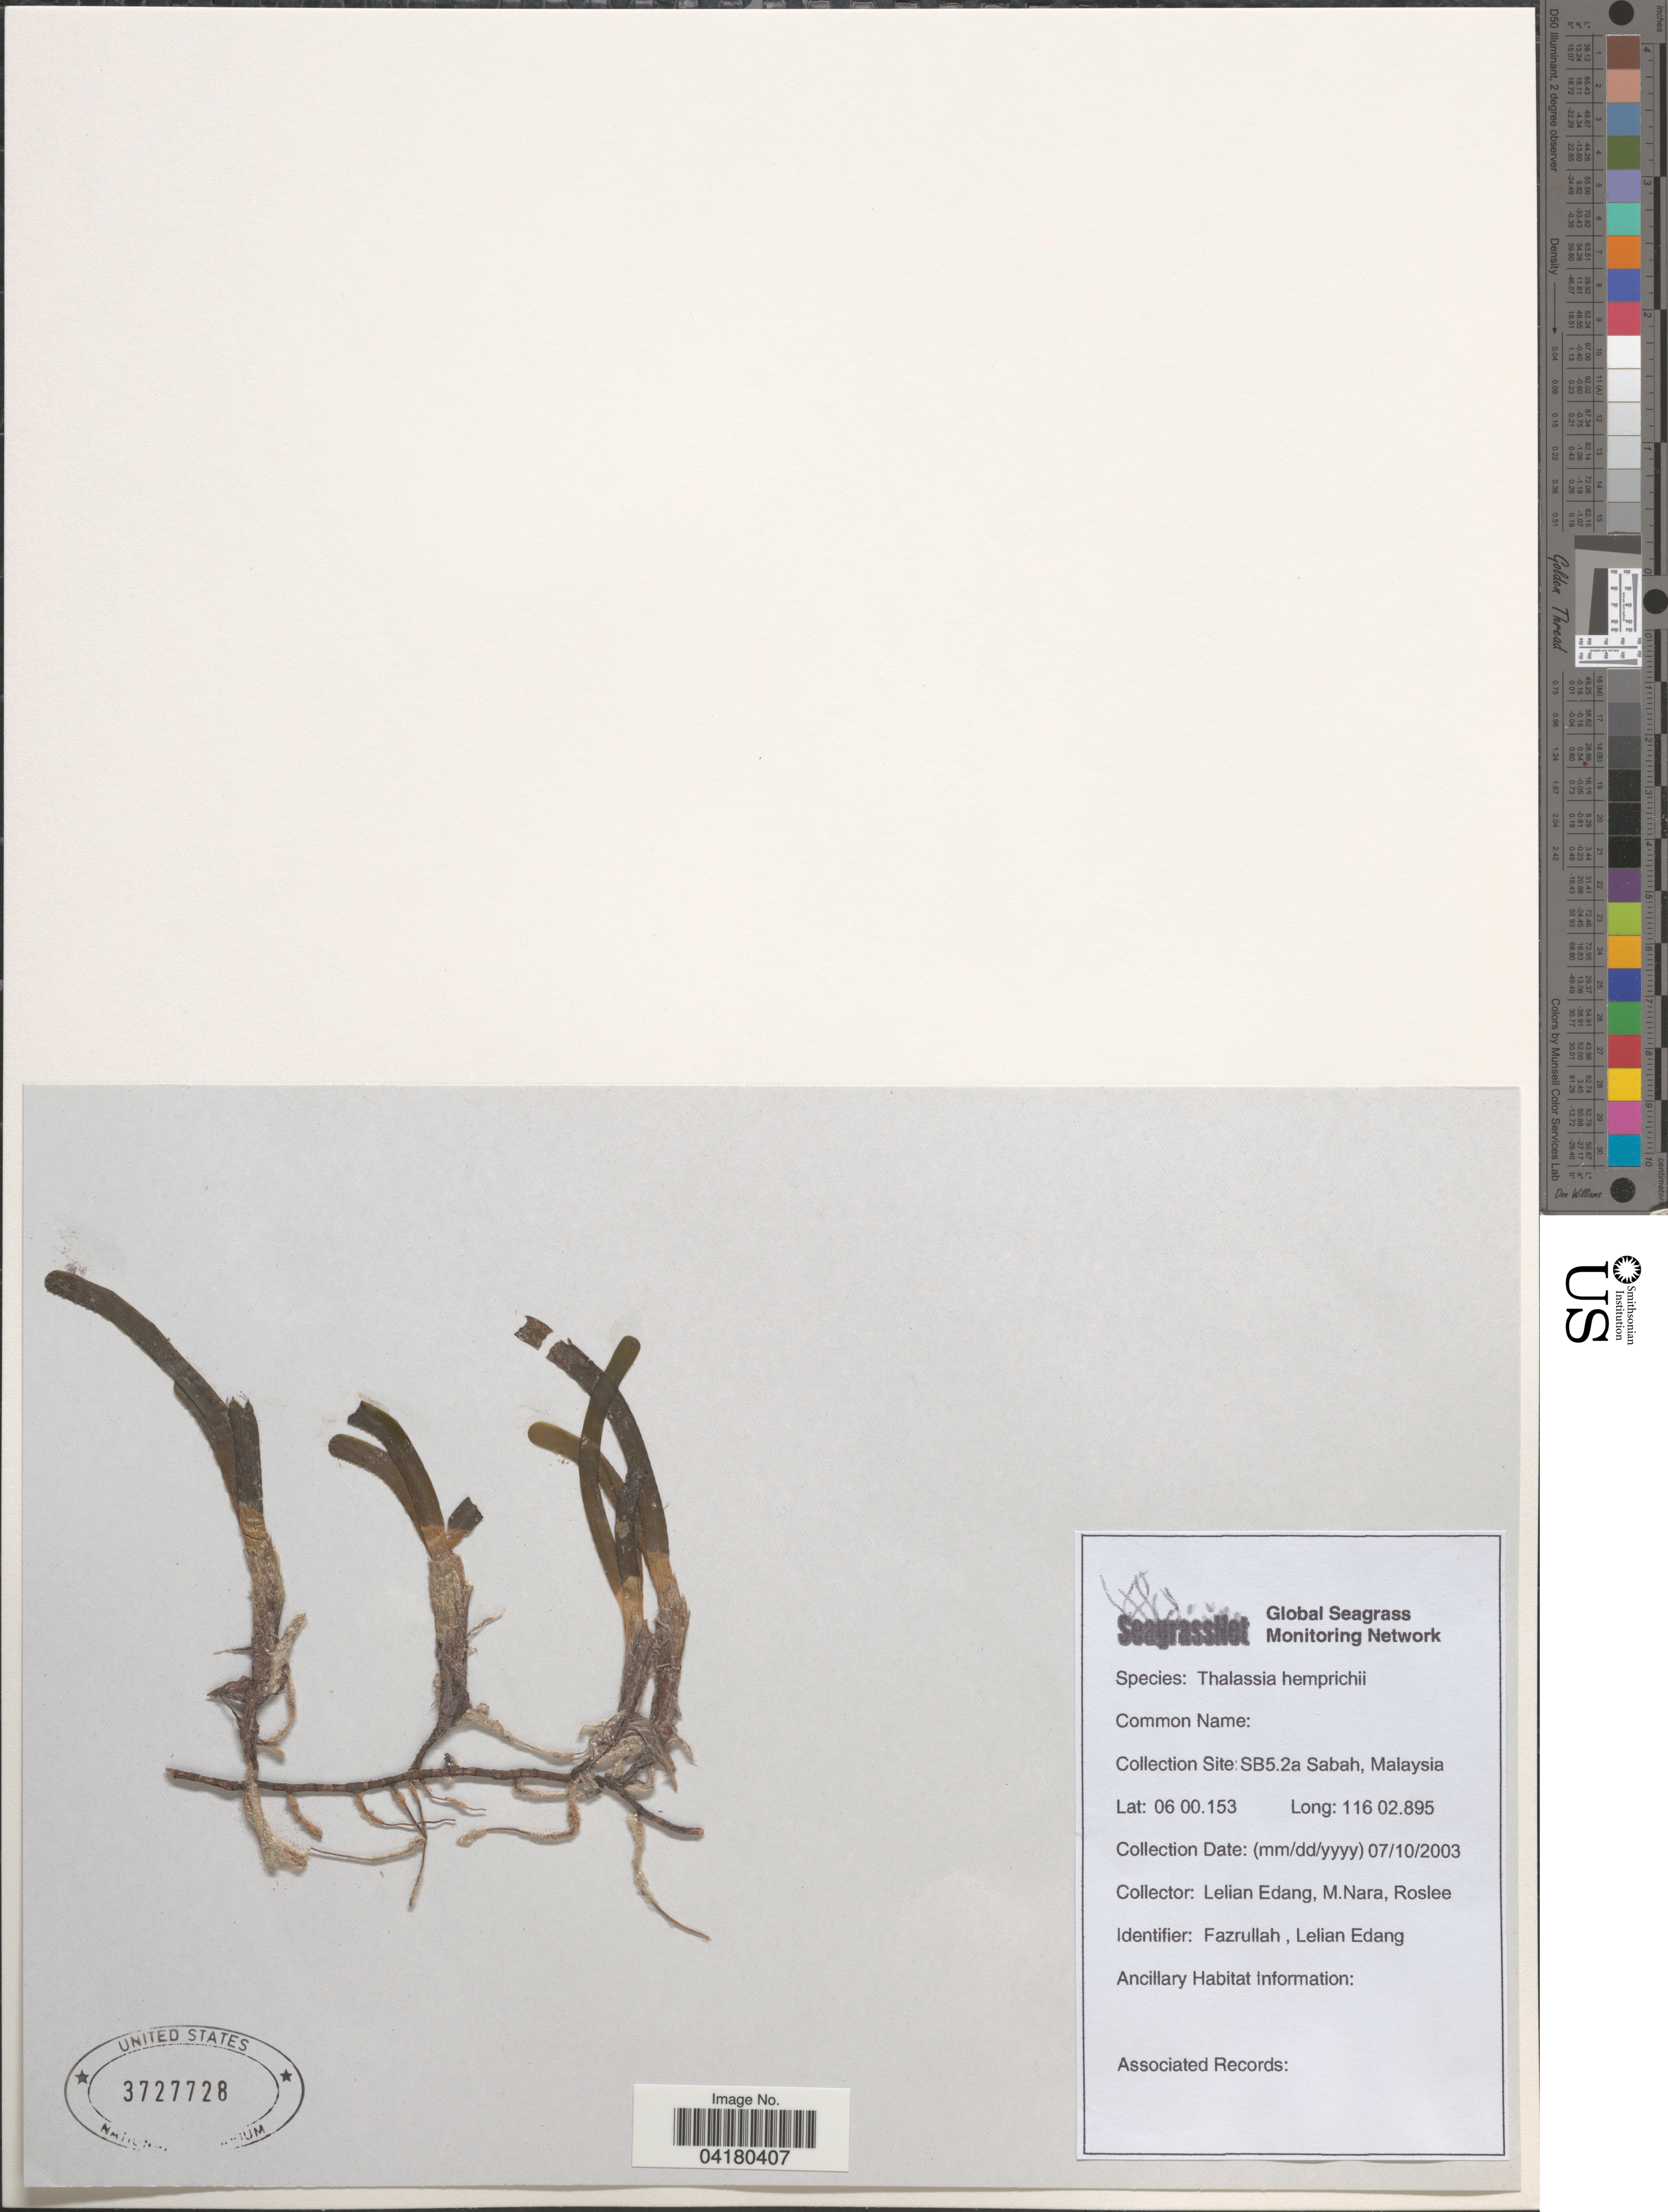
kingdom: Plantae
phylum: Tracheophyta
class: Liliopsida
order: Alismatales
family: Hydrocharitaceae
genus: Thalassia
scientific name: Thalassia hemprichii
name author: Asch.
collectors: L. Edang, M. Nara & Roslee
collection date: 2003-10-07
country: Malaysia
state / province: Sabah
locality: Collection Site: SB5.2a.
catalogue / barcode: US 3727728